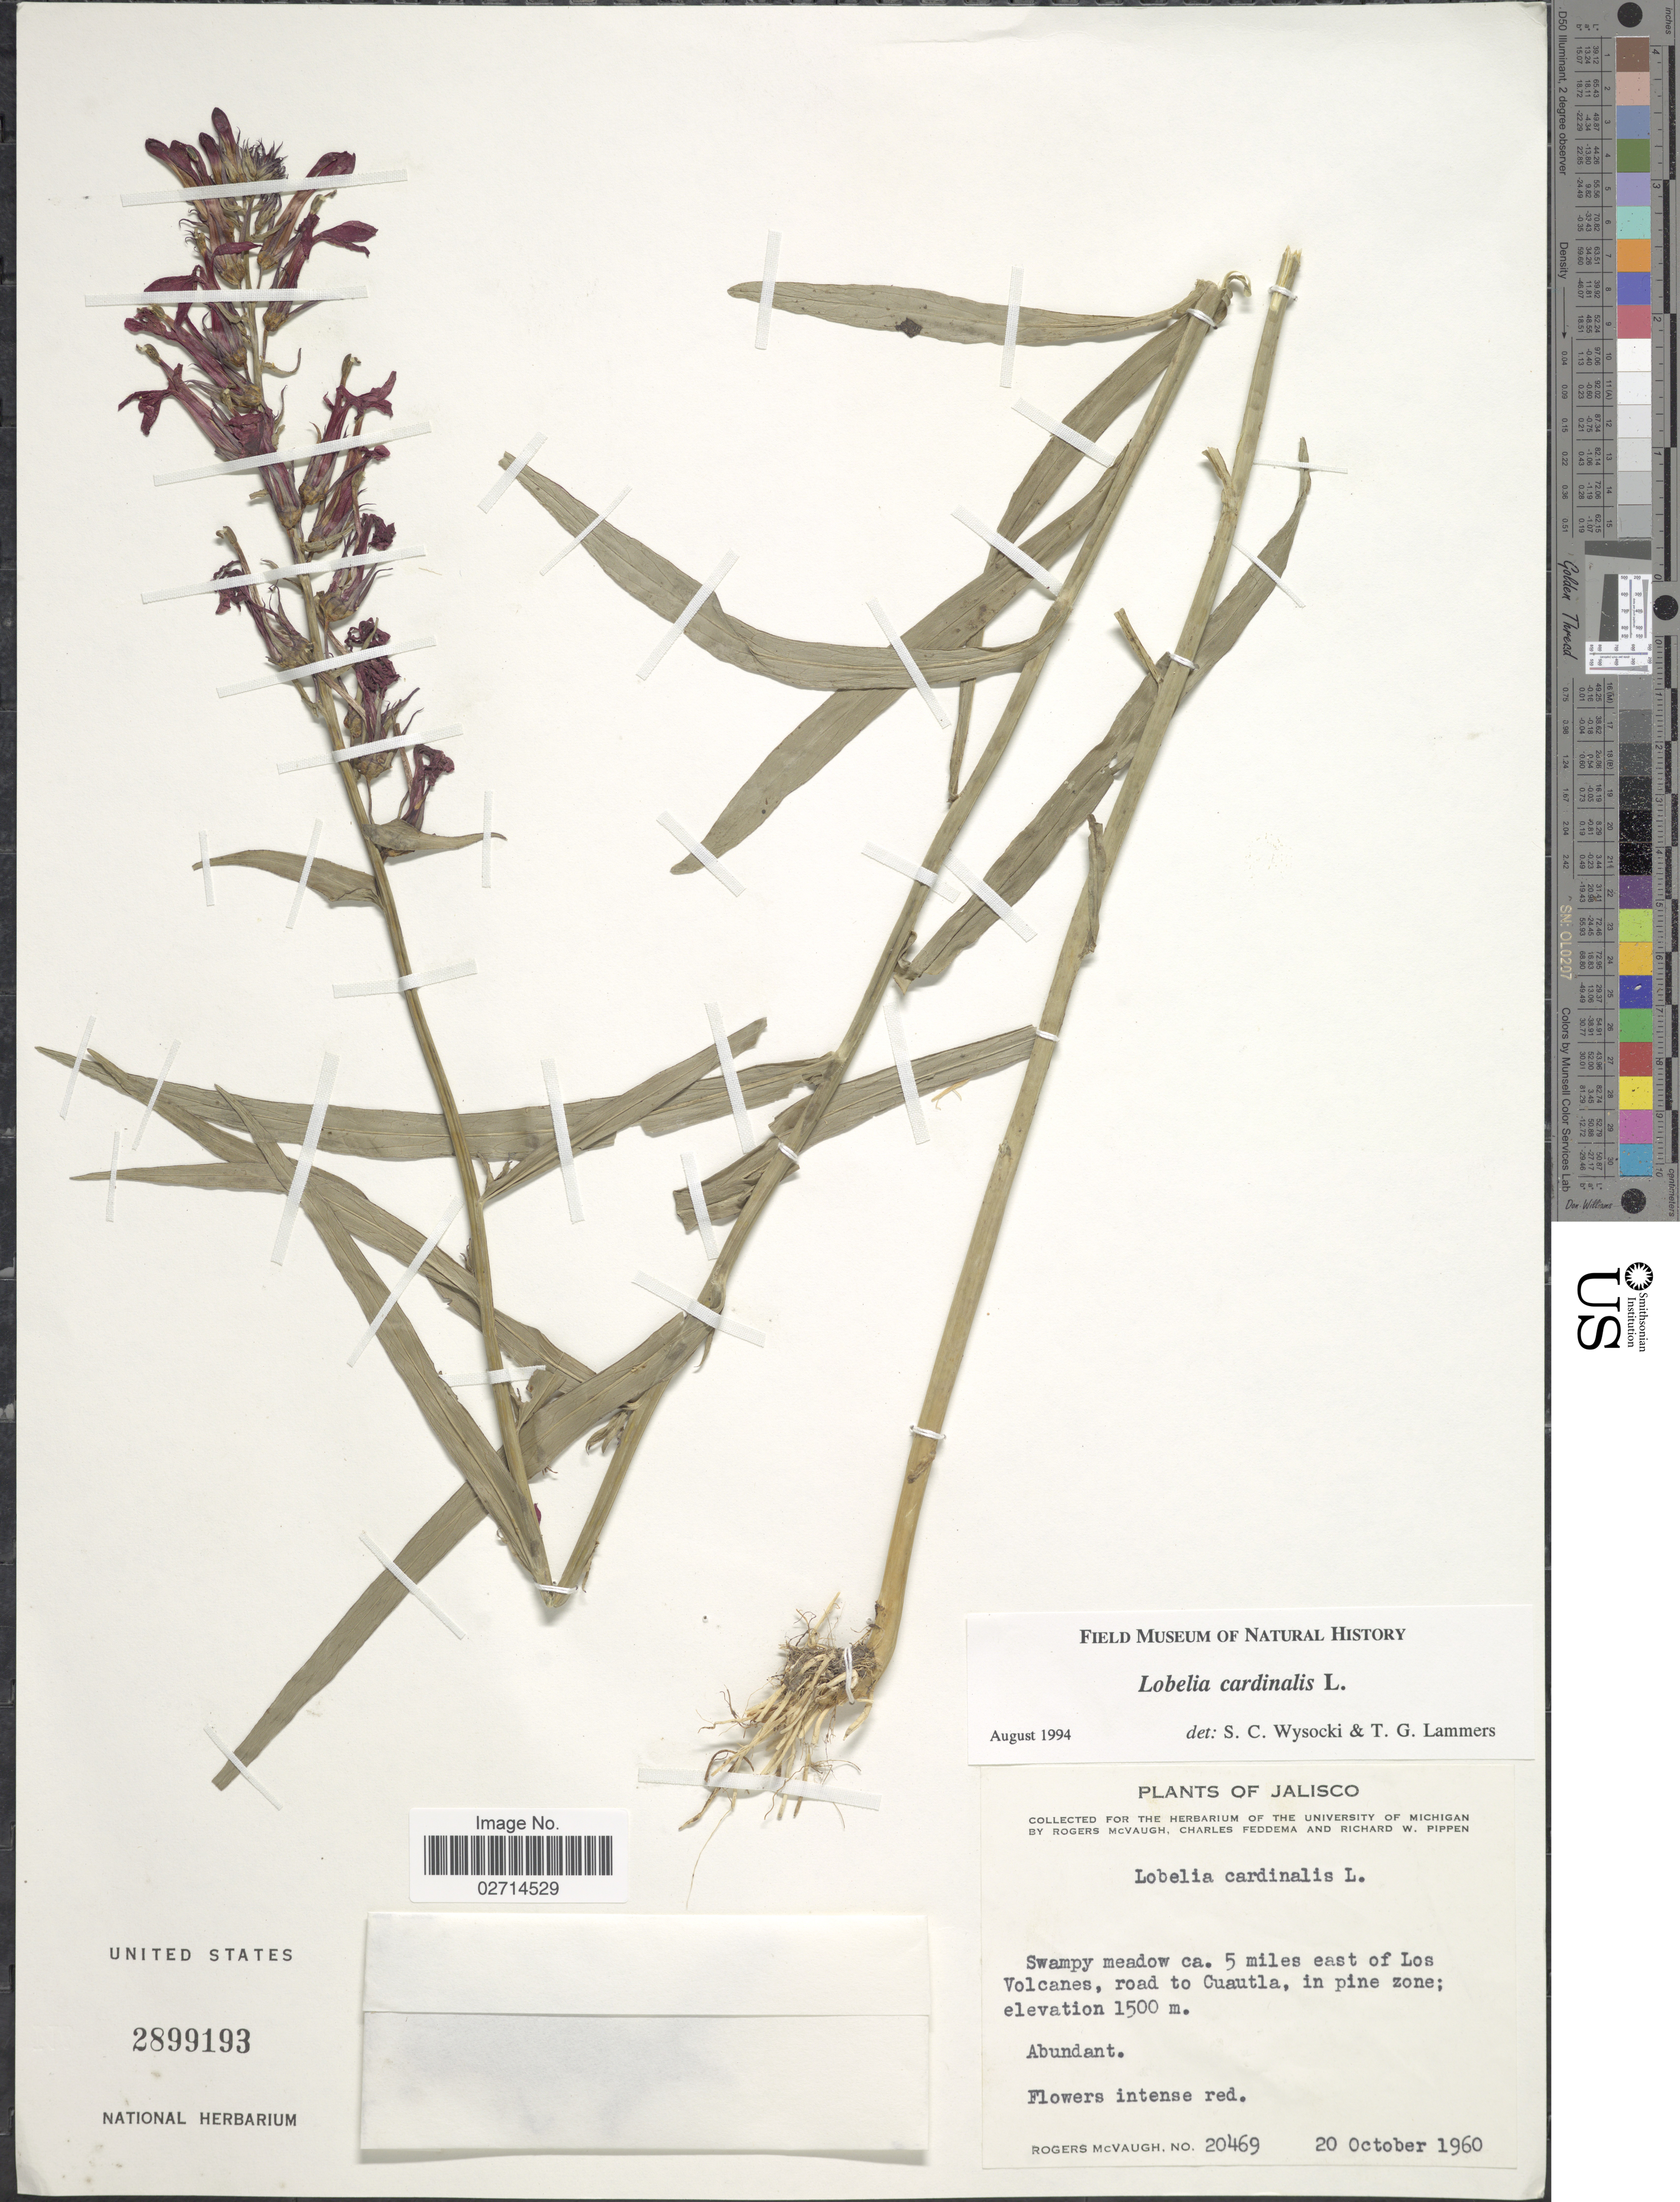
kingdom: Plantae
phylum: Tracheophyta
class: Magnoliopsida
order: Asterales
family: Campanulaceae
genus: Lobelia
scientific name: Lobelia cardinalis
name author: L.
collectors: R. McVaugh, C. Feddema & R. W. Pippen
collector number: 20469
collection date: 1960-10-20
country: Mexico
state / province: Jalisco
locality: Swampy meadow ca. 5 miles east of Los Volcanes, road to Cuautla, in pine zone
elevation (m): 1500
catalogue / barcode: US 2899193